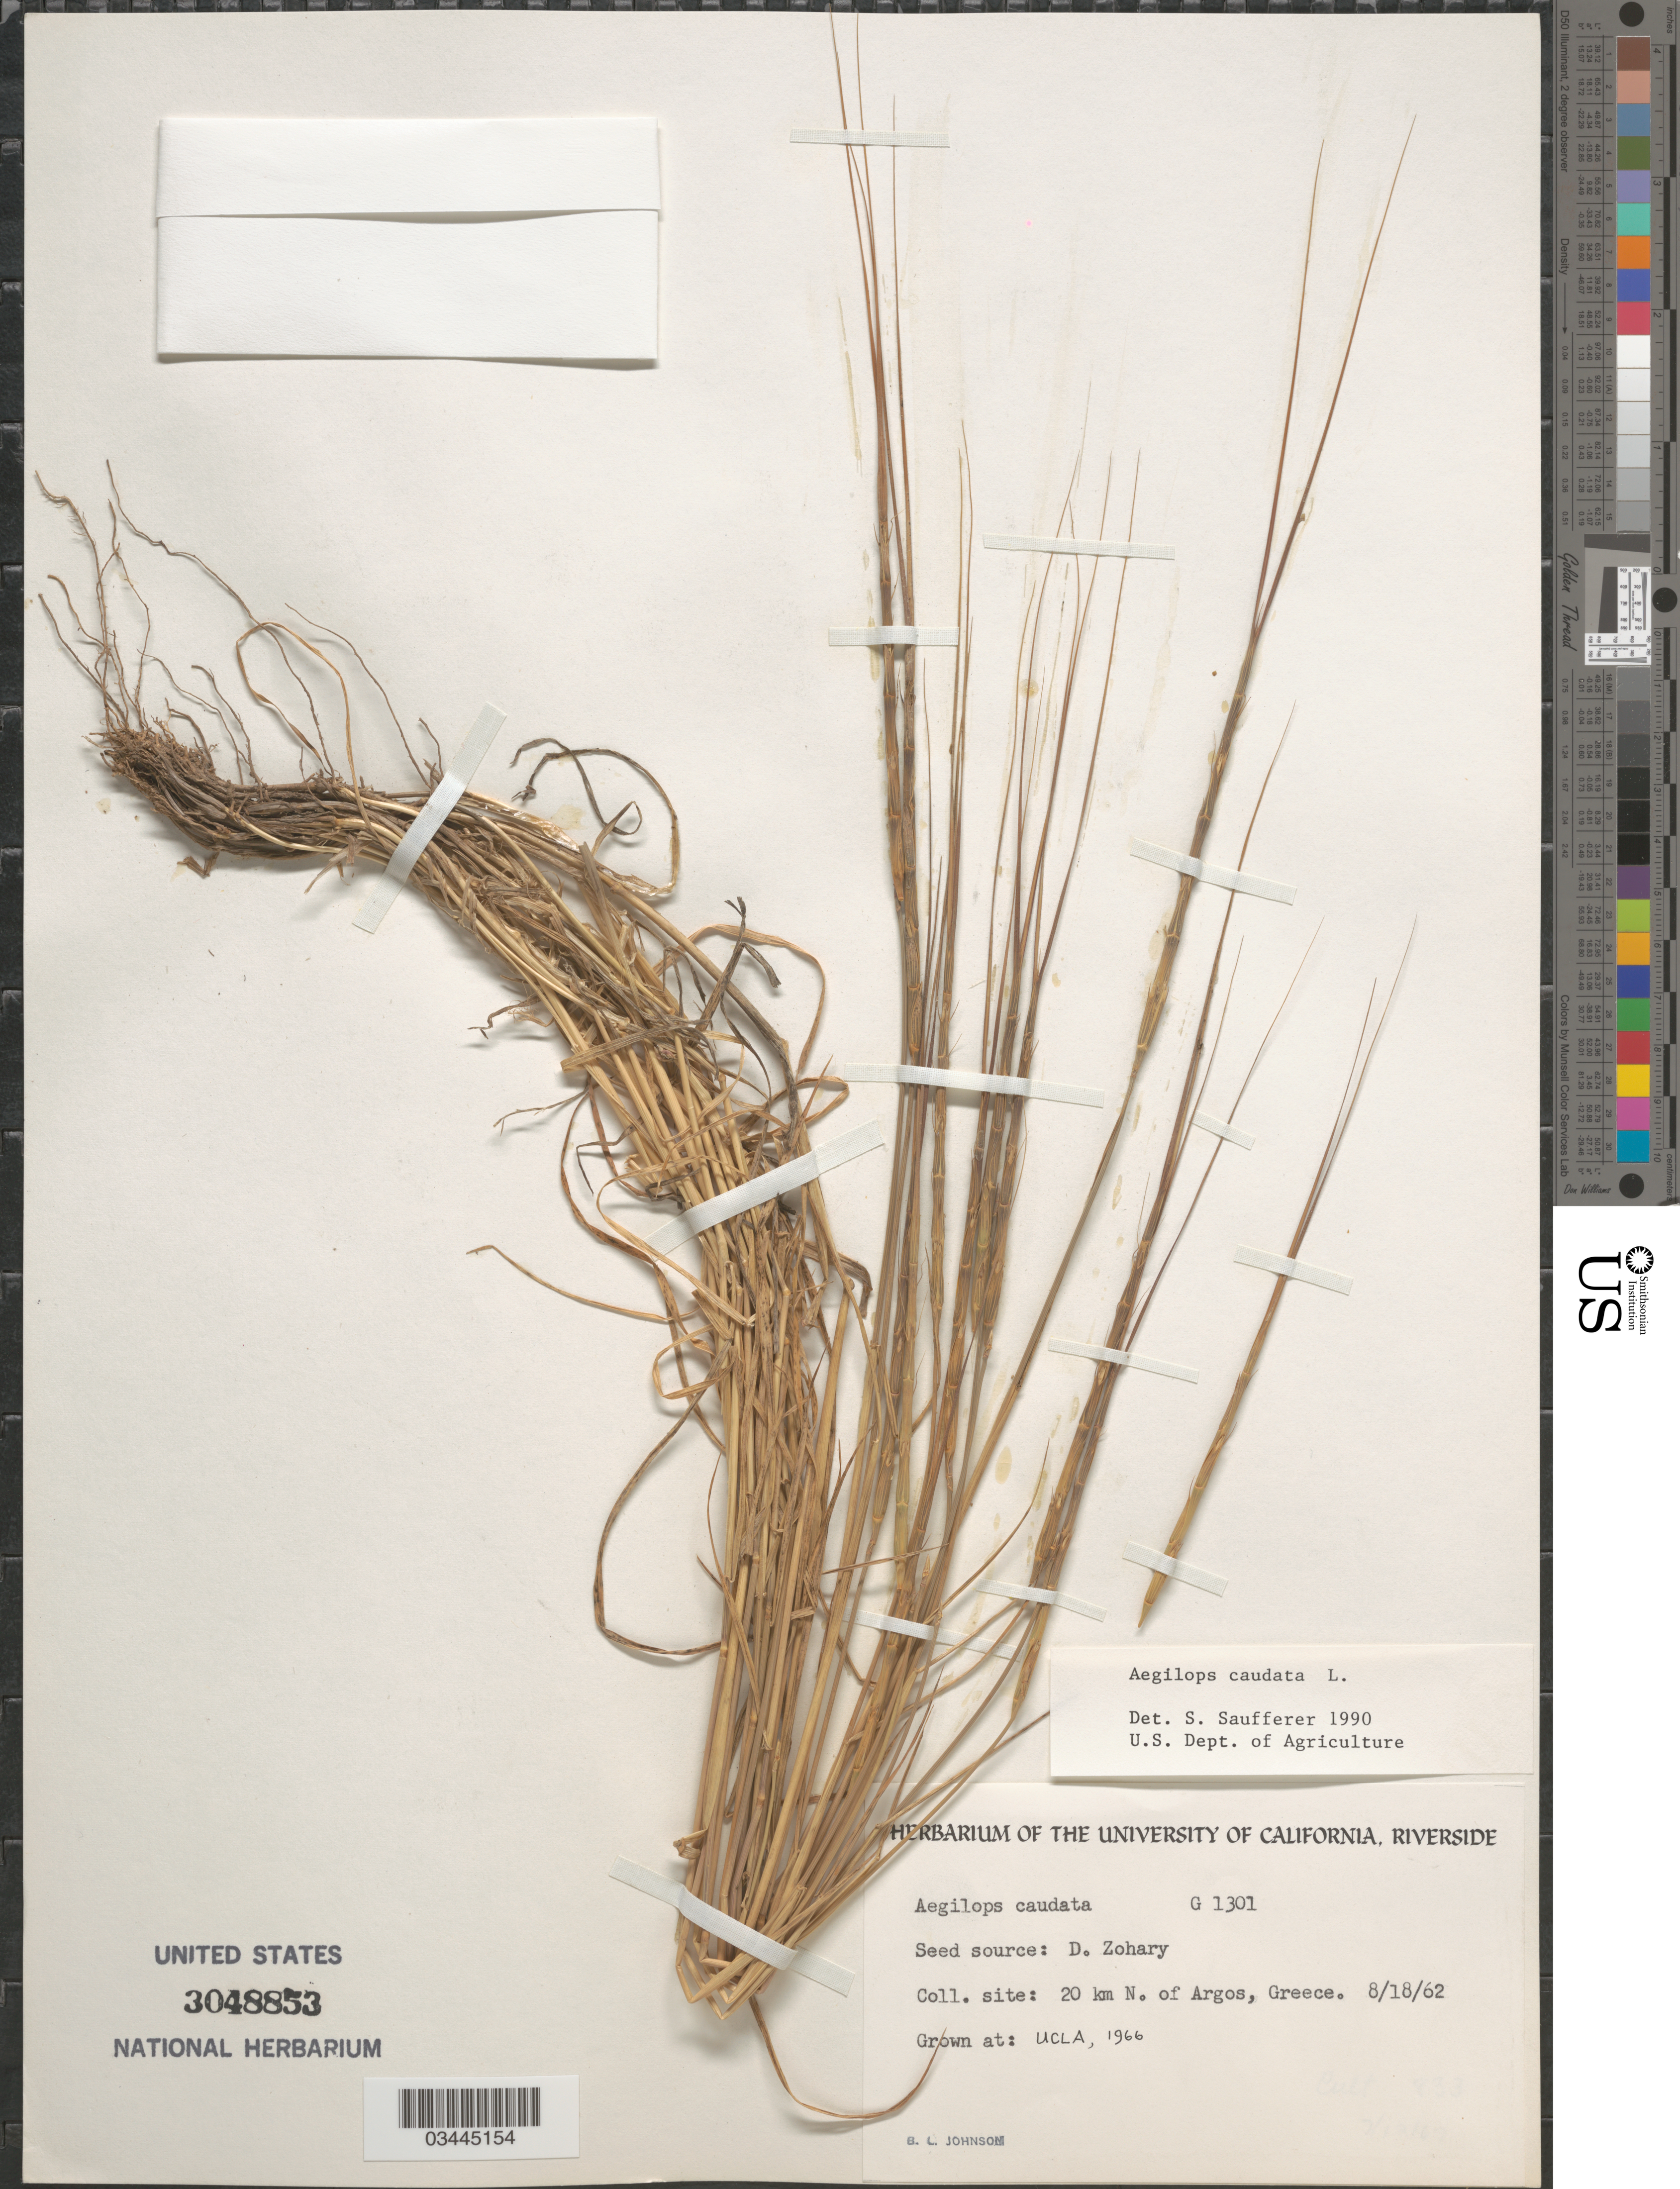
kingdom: Plantae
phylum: Tracheophyta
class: Liliopsida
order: Poales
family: Poaceae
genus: Aegilops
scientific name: Aegilops caudata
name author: L.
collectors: B. Johnson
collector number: G1301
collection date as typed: Transcribed d/m/y: 18/8/62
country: Greece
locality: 20 km N. of Argos.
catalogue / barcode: US 3048853